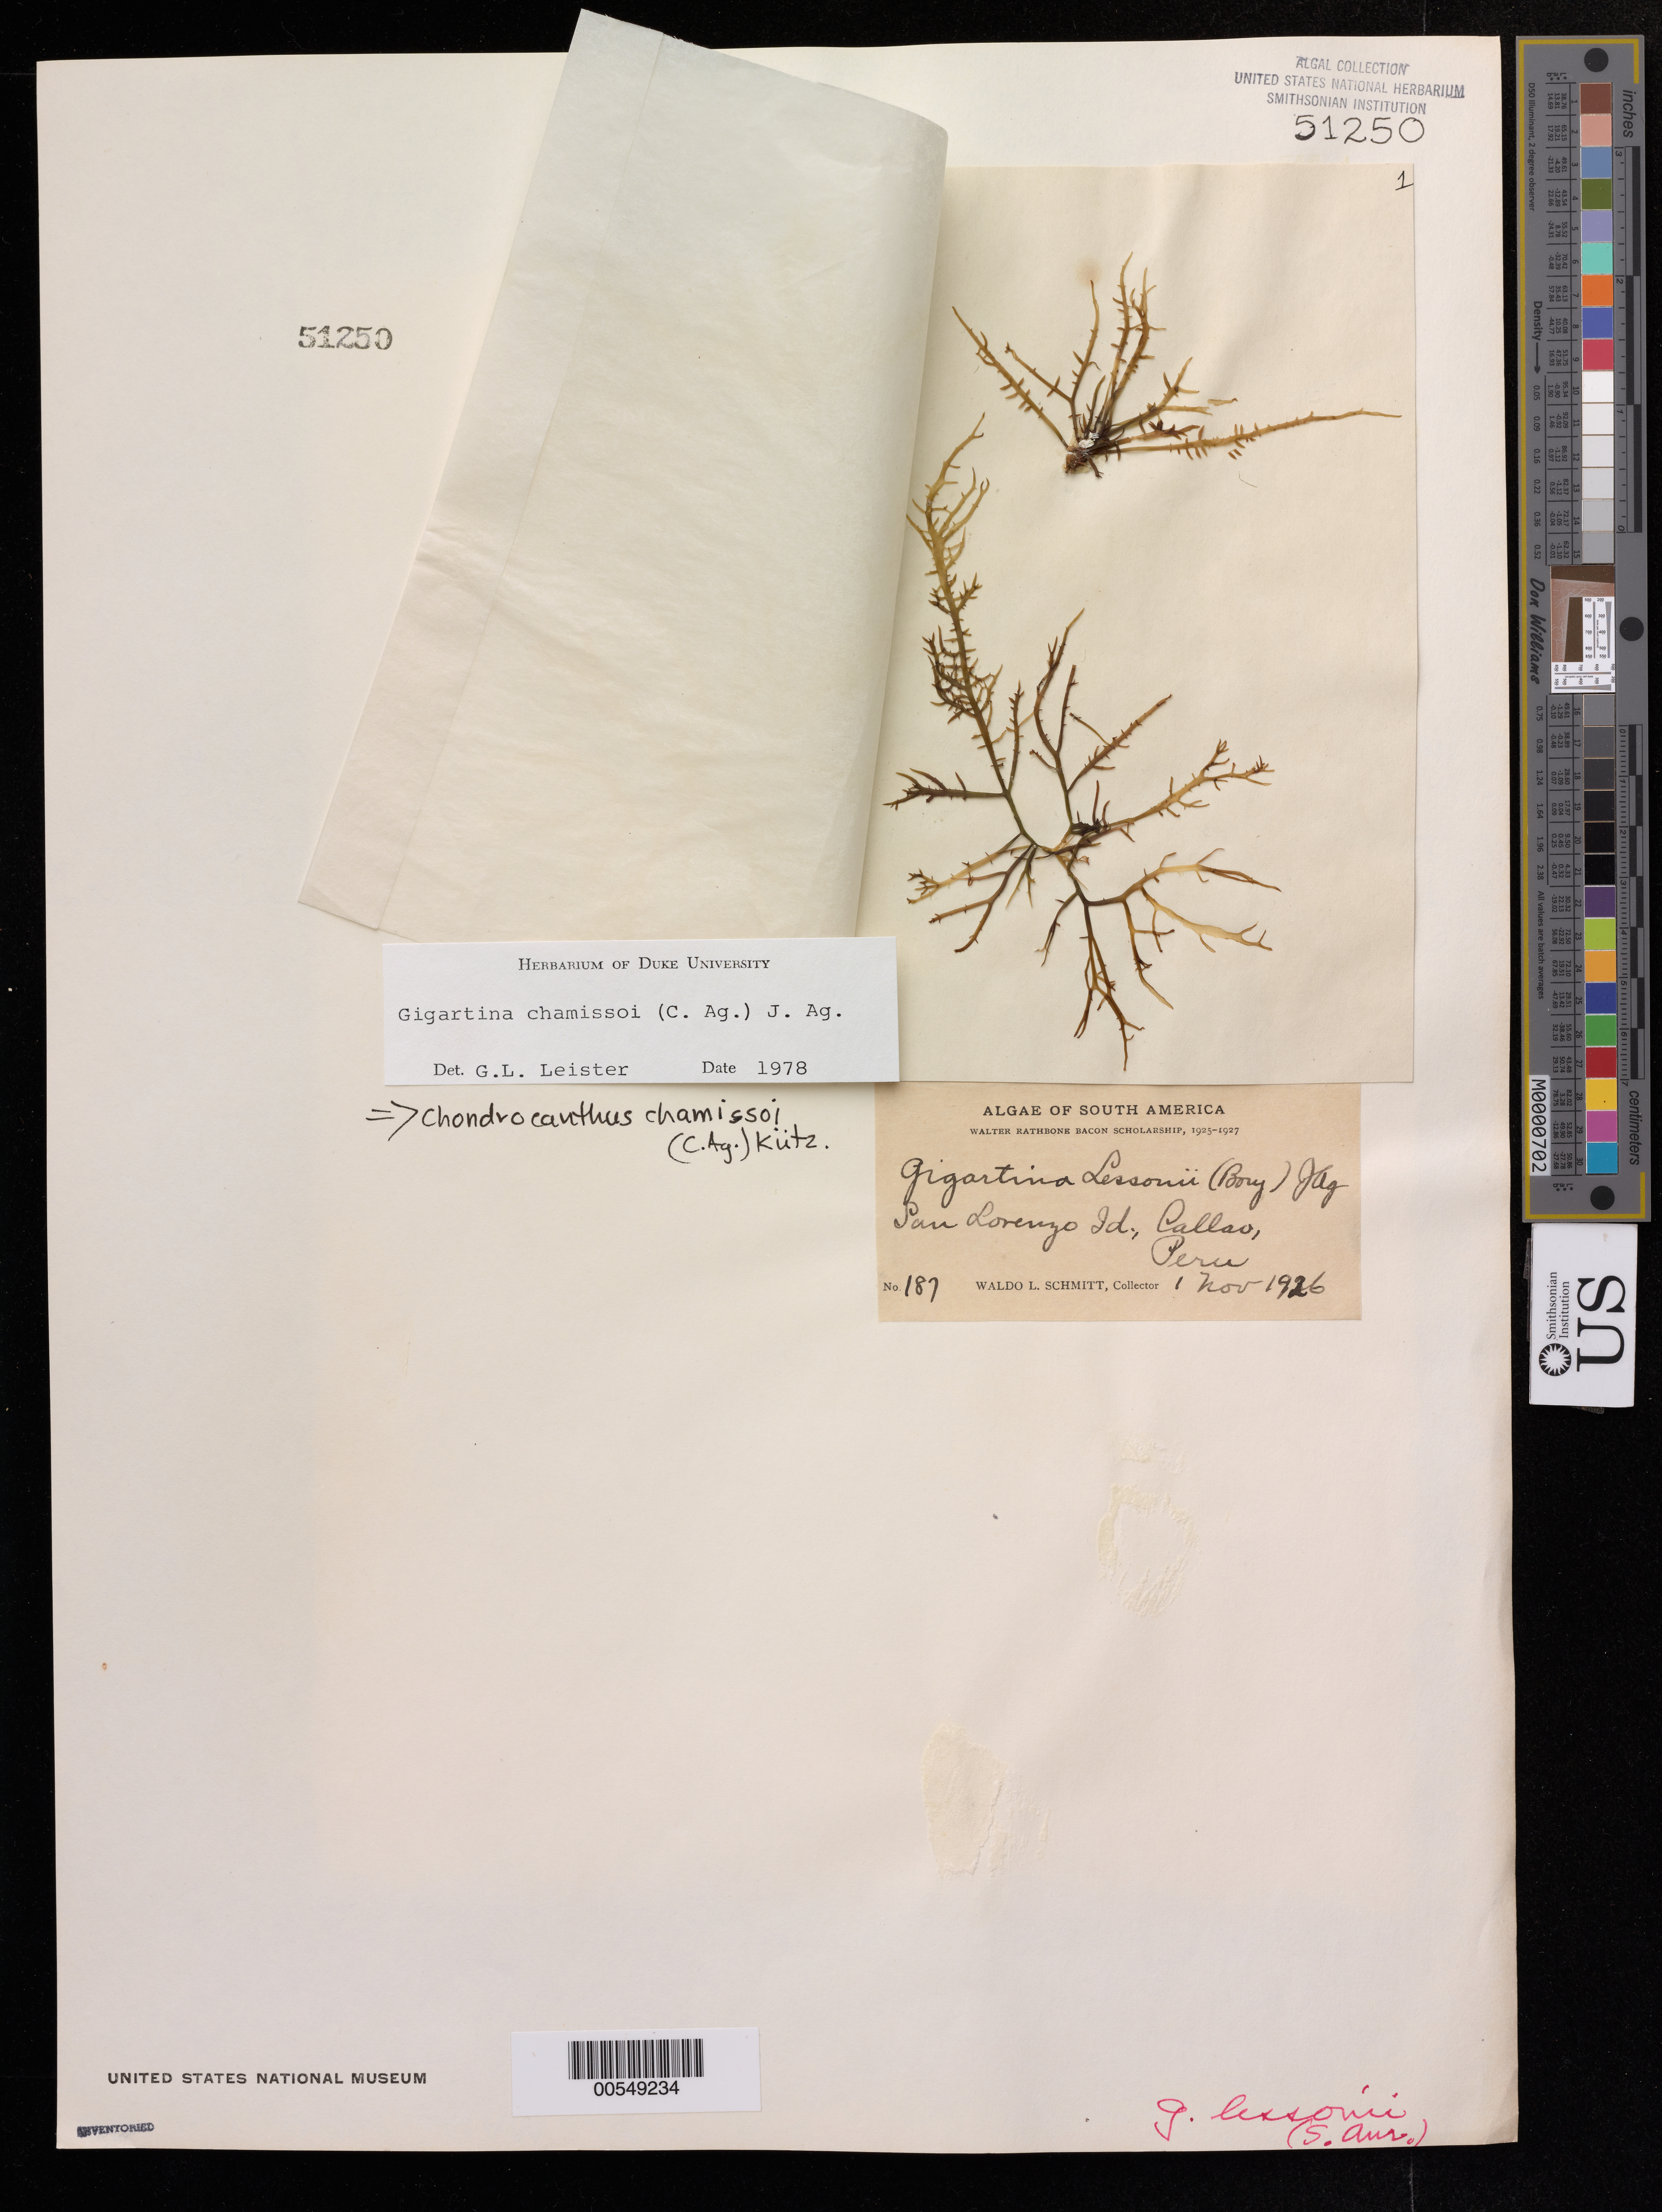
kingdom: Plantae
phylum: Rhodophyta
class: Florideophyceae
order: Gigartinales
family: Gigartinaceae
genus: Chondracanthus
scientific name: Chondracanthus chamissoi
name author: (C. Agardh) Kützing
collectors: W. L. Schmitt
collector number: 187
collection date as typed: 01 Nov 1926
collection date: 1926-11-01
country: Peru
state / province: Callao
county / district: Callao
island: Isla San Lorenzo (San Lorenzo Island)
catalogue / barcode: US 51250